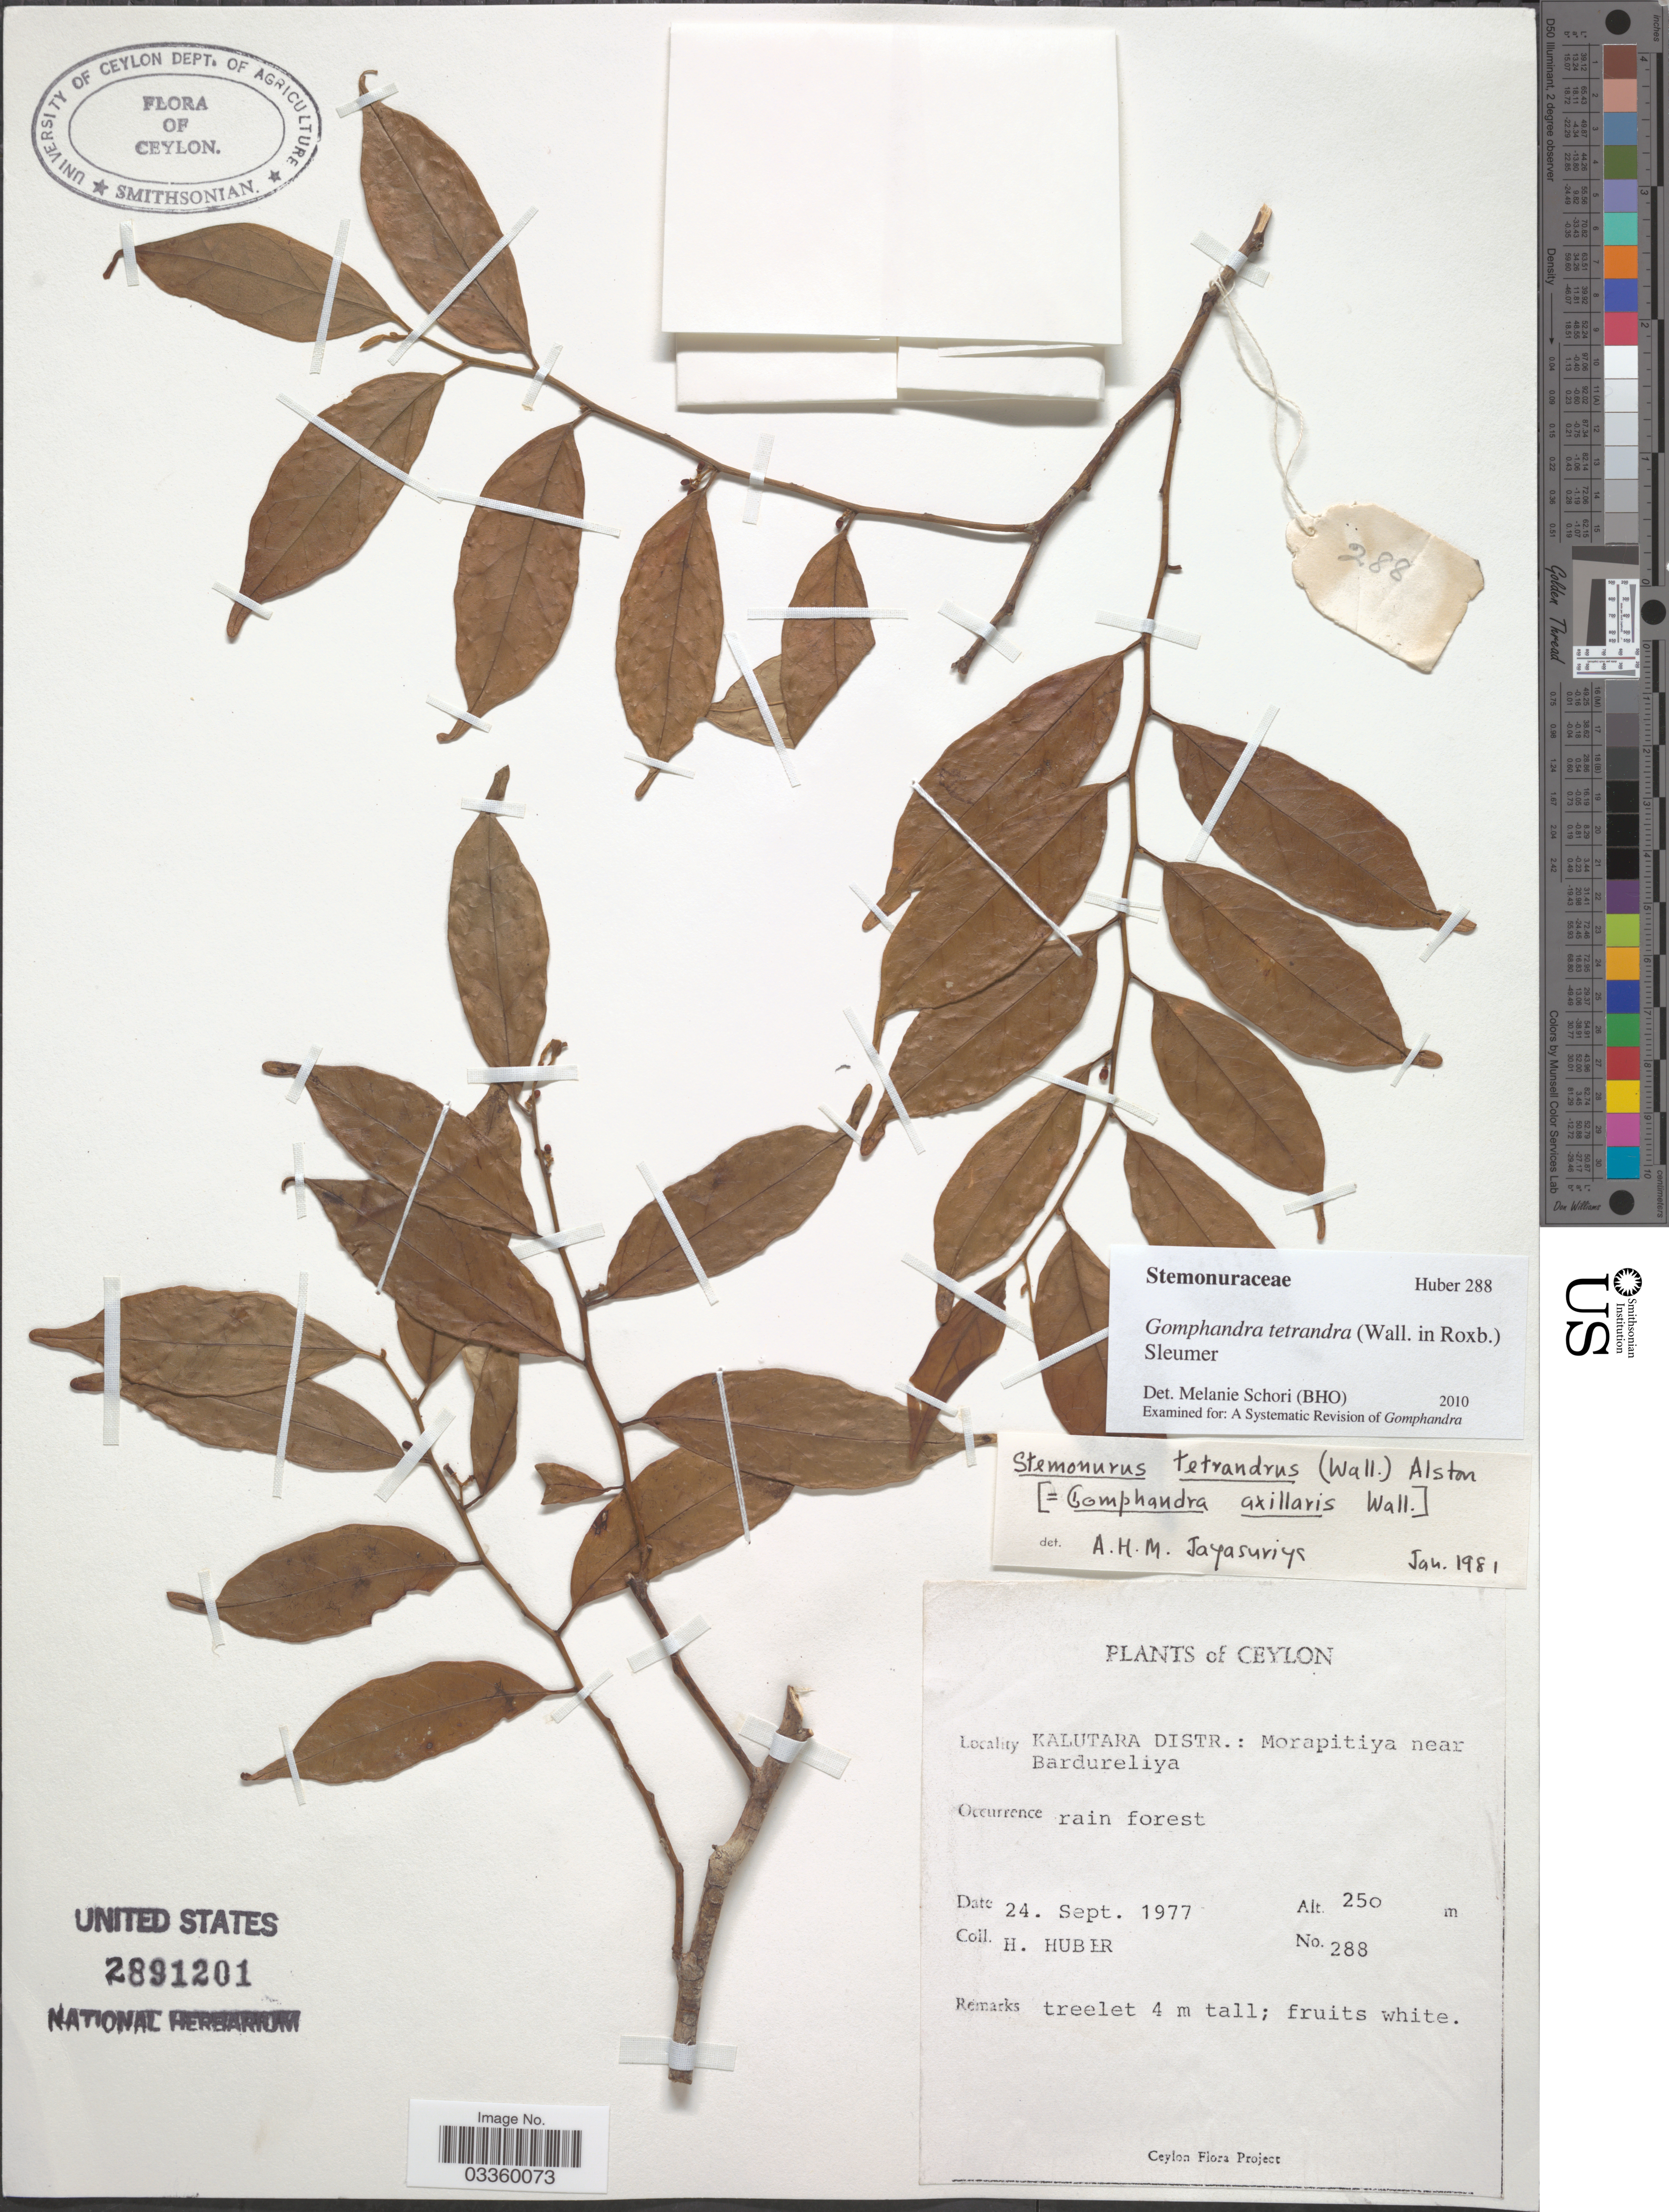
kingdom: Plantae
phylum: Tracheophyta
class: Magnoliopsida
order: Cardiopteridales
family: Stemonuraceae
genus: Gomphandra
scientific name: Gomphandra tetrandra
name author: (Wall.) Sleumer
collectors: H. Huber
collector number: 288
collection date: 1977-09-24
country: Sri Lanka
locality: Ceylon. Kalutara Distr.: Morapitiya near Bardureliya.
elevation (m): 250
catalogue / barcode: US 2891201